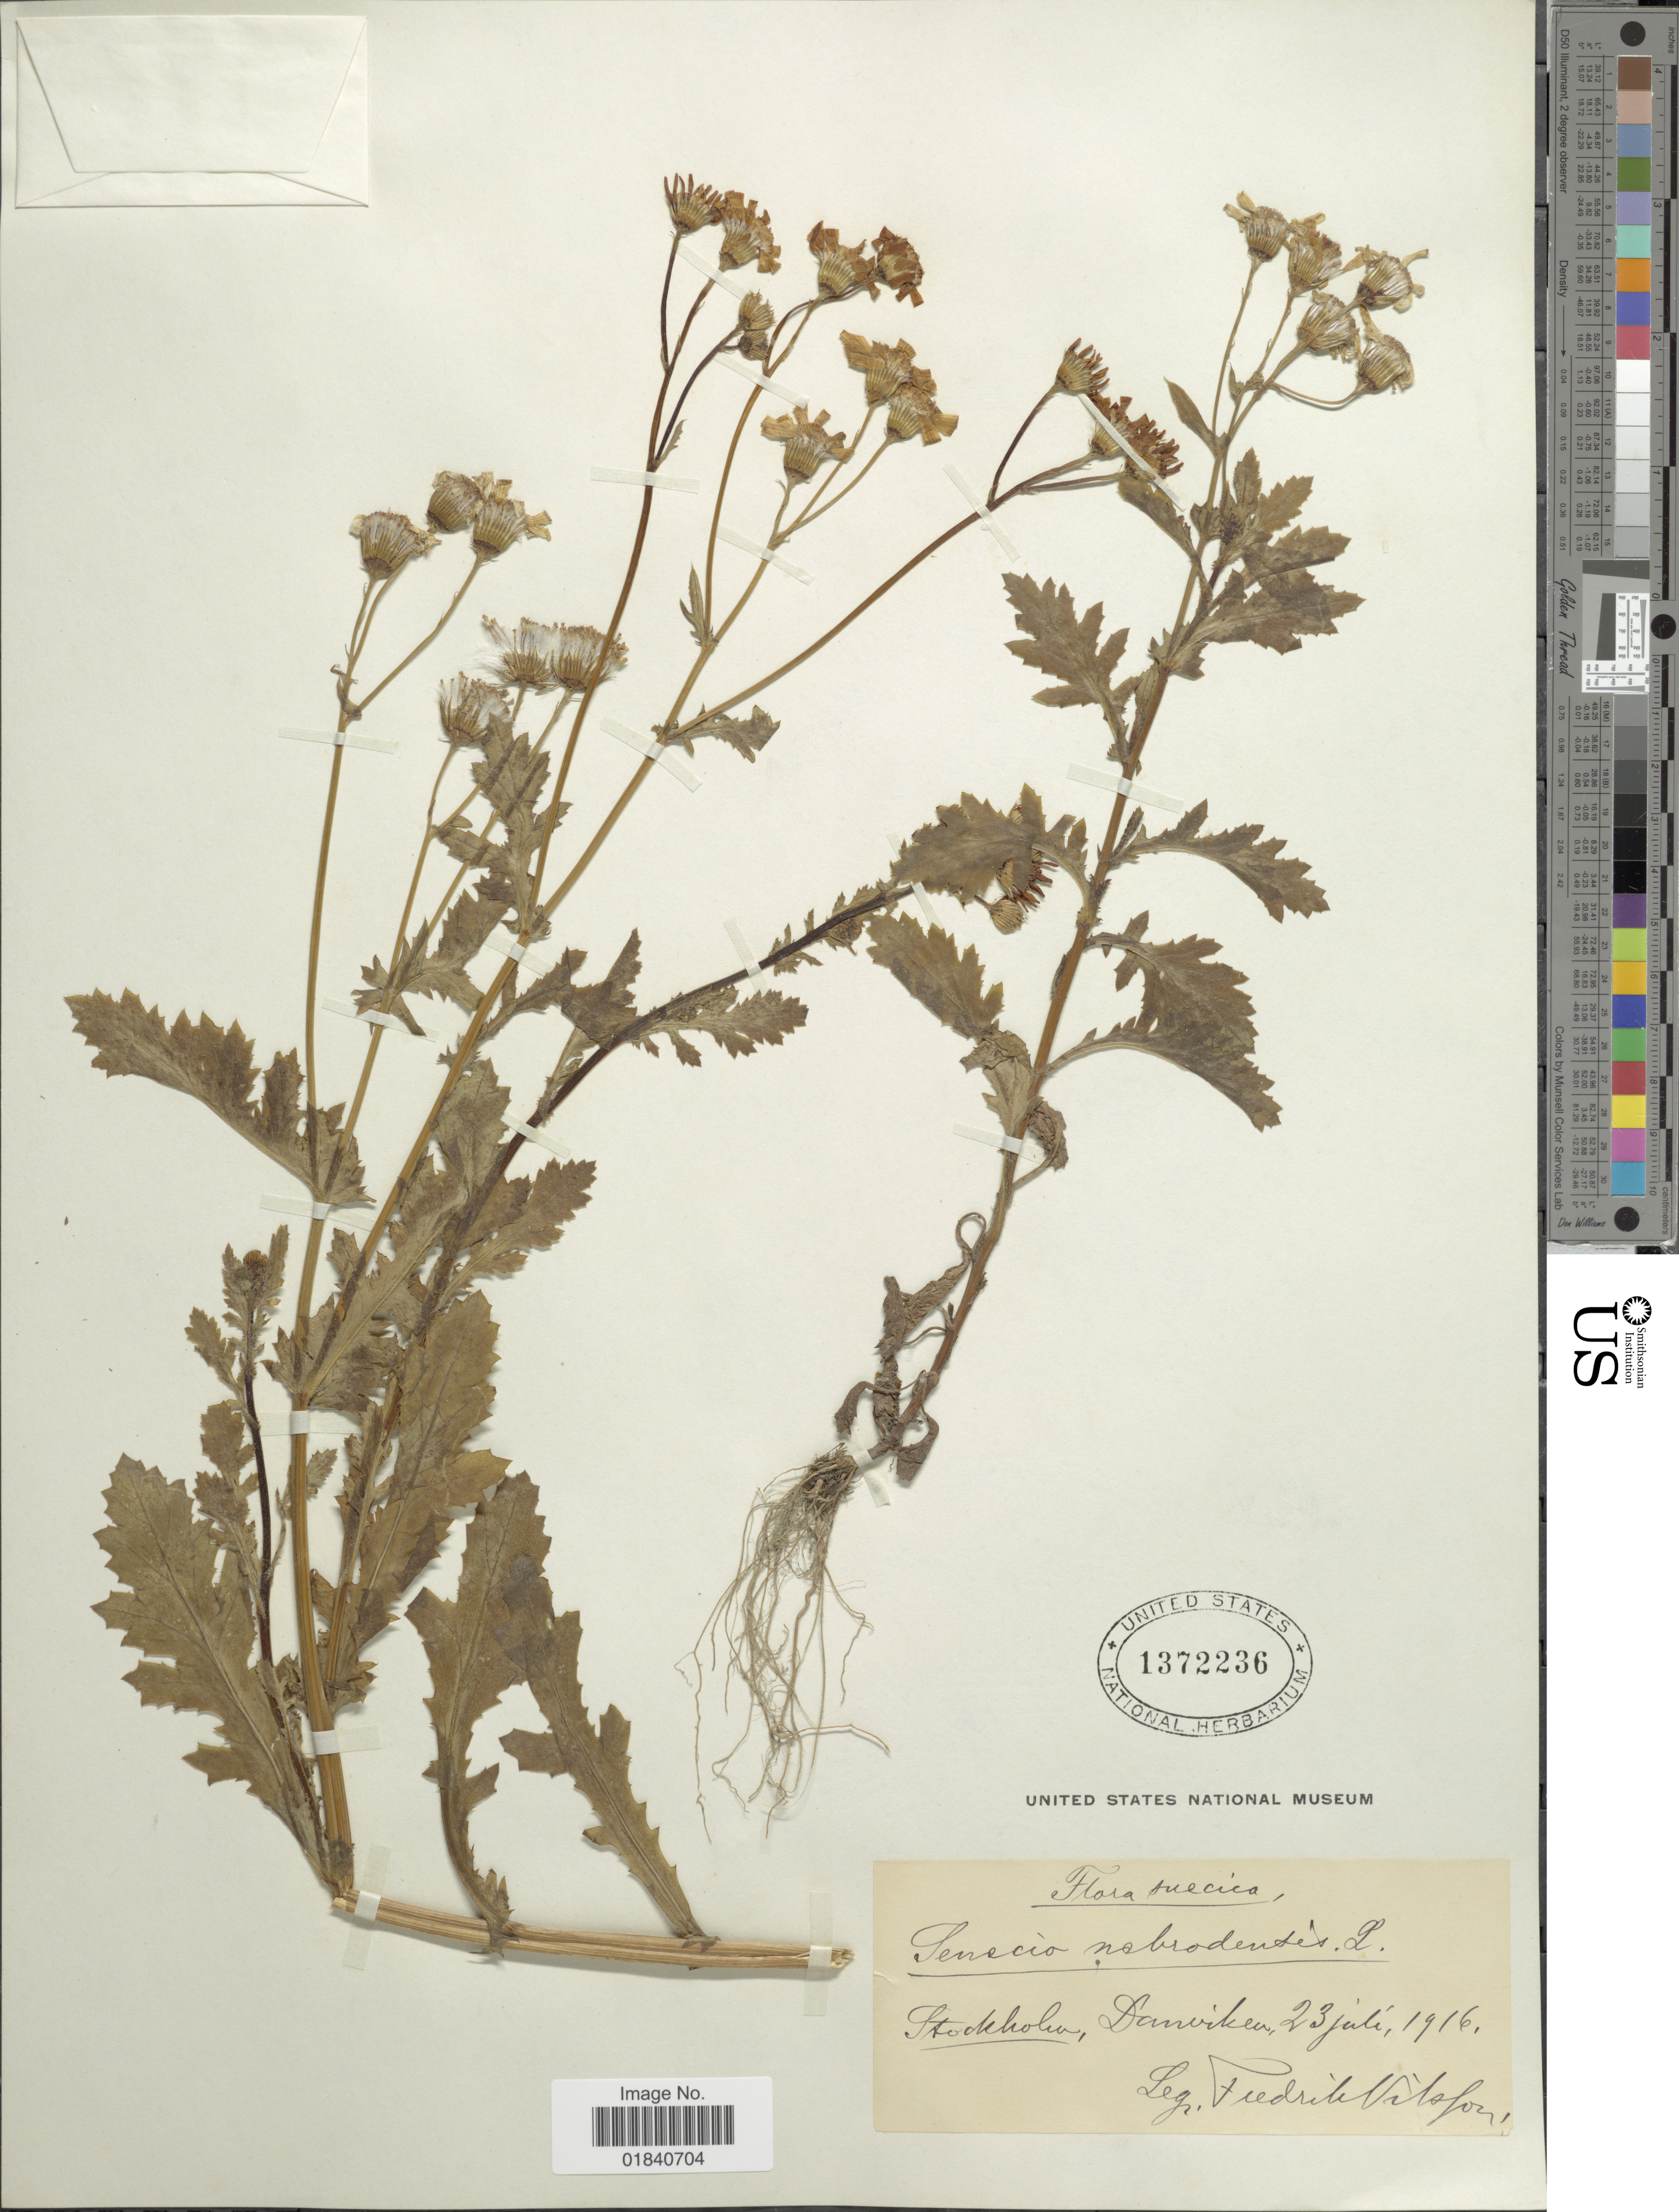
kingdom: Plantae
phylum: Tracheophyta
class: Magnoliopsida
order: Asterales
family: Asteraceae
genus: Senecio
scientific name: Senecio nebrodensis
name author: L.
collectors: F. Nilsson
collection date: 1916-07-23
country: Sweden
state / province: Stockholm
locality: Suecica. Danviken.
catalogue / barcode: US 1372236